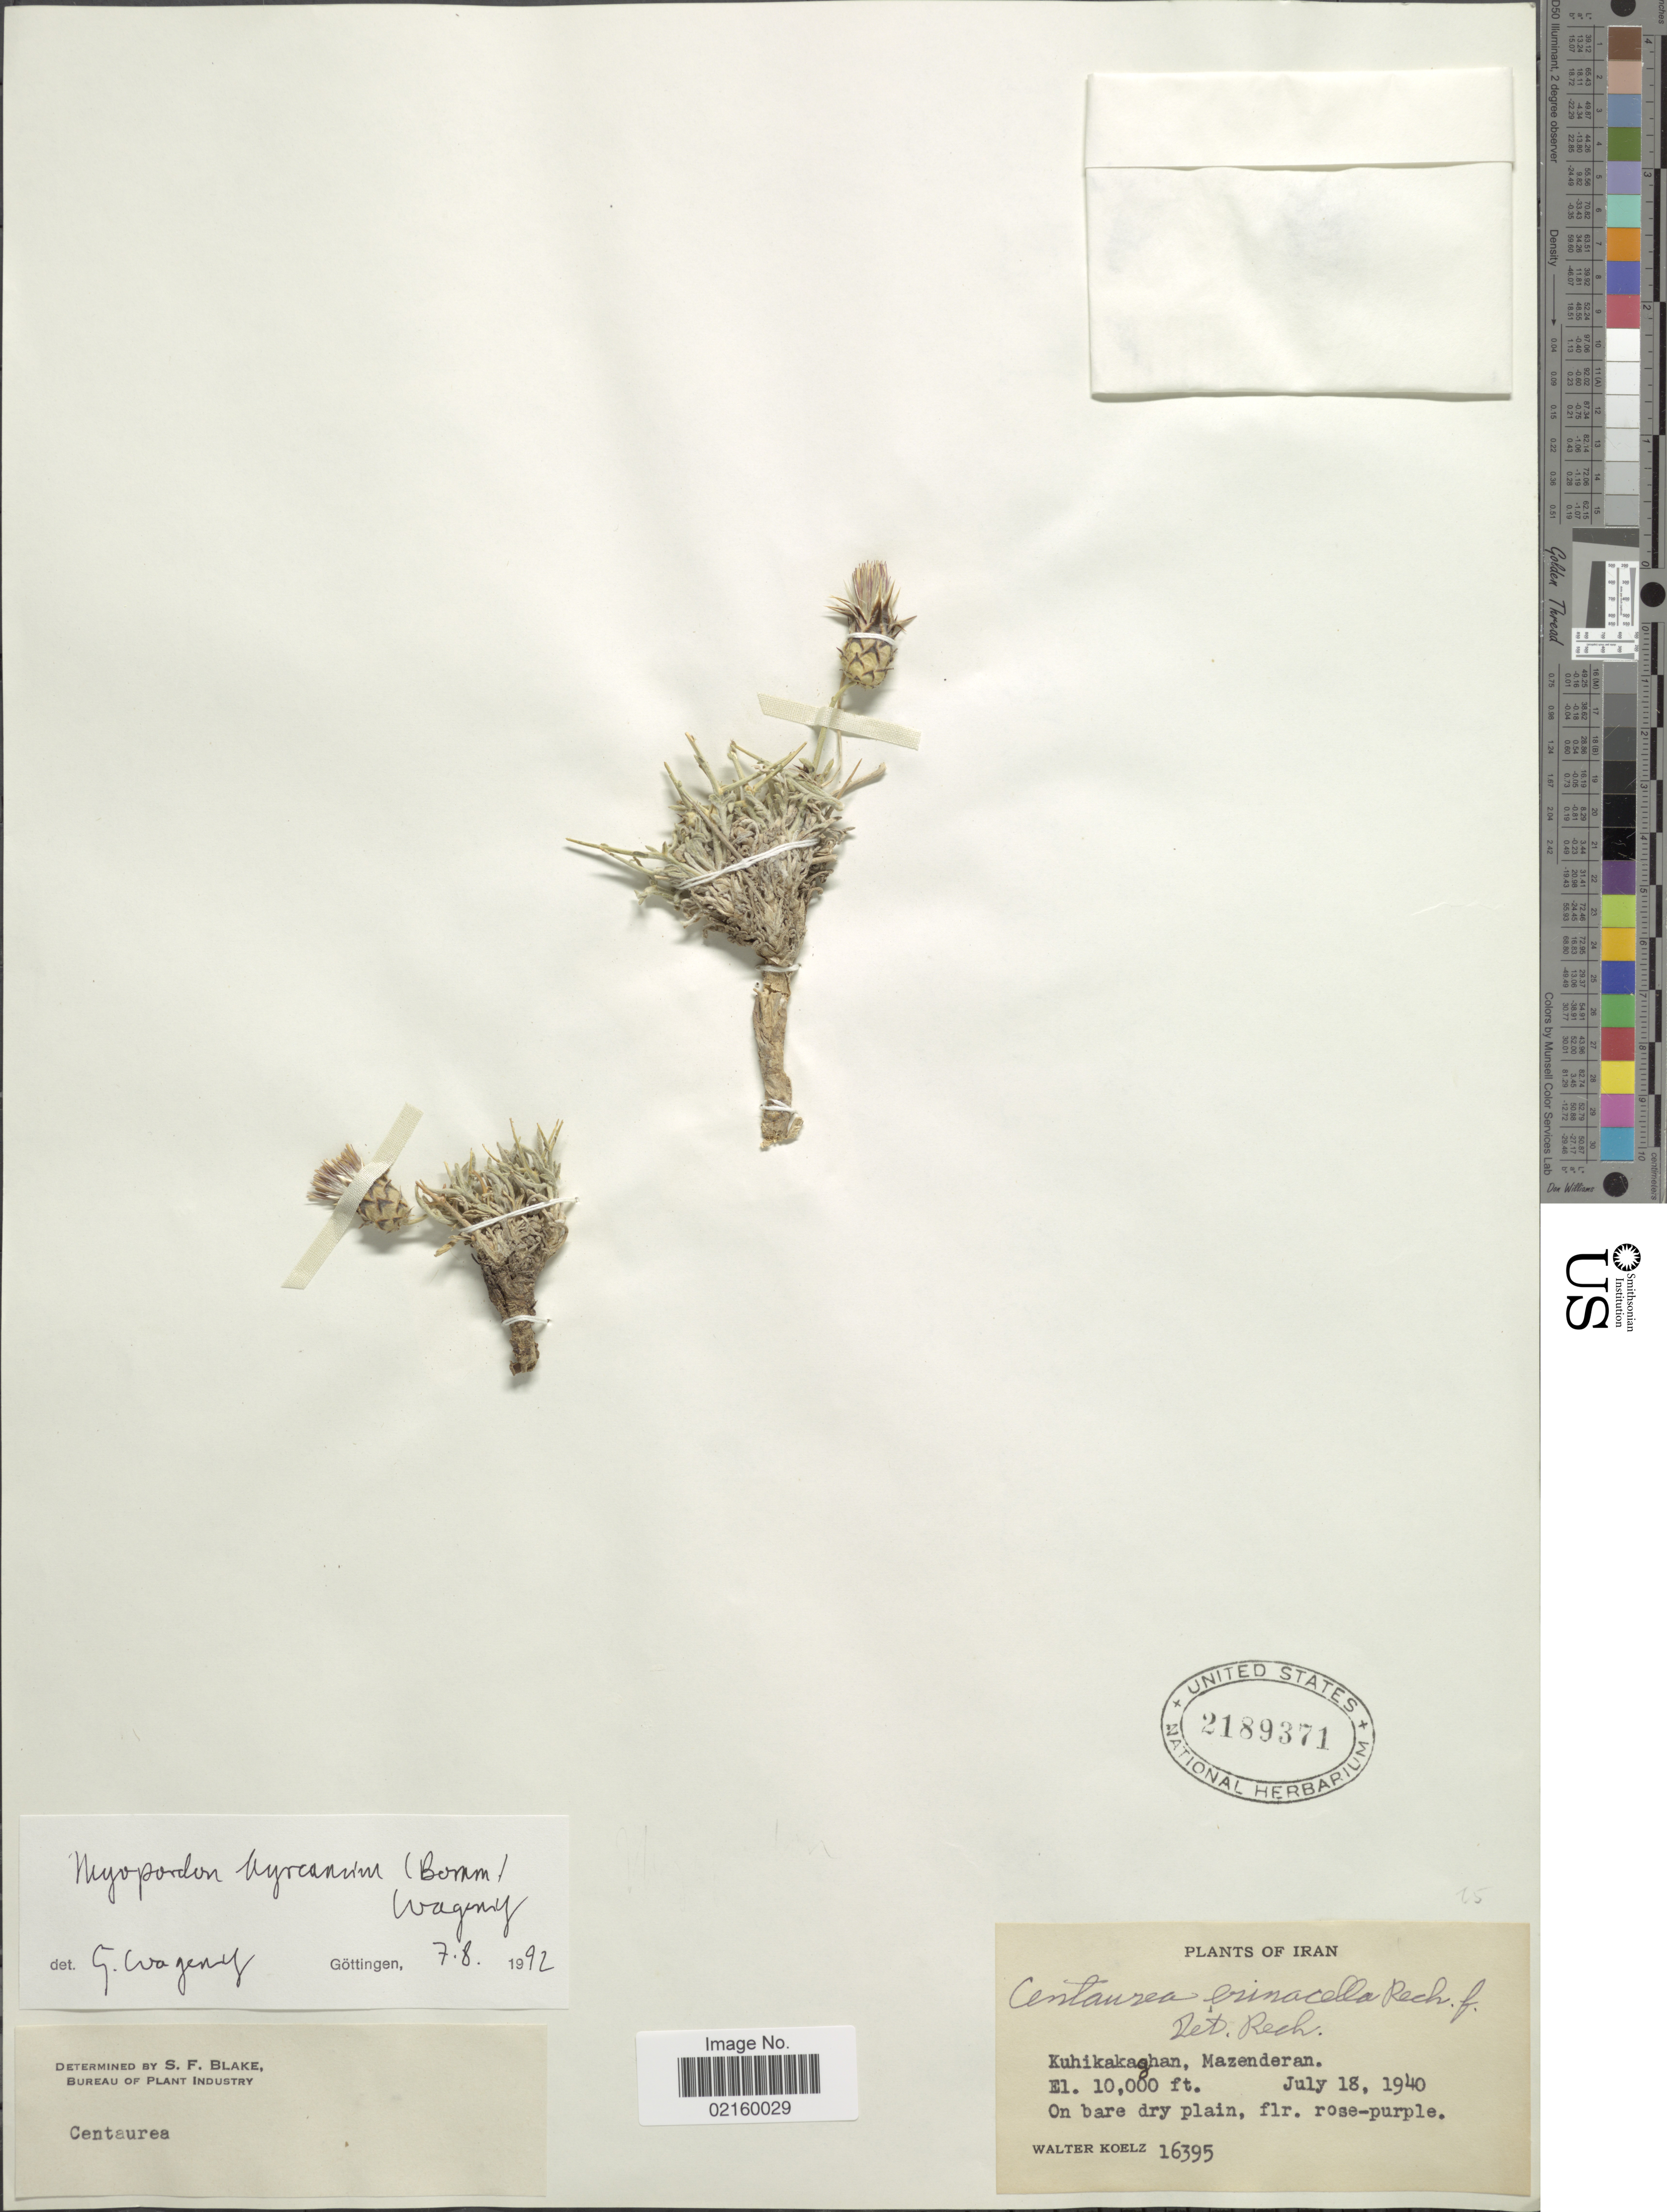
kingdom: Plantae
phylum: Tracheophyta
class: Magnoliopsida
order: Asterales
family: Asteraceae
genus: Myopordon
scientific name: Myopordon hyrcanum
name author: (Bornm.) Wagenitz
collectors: W. N. Koelz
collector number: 16395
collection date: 1940-07-18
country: Iran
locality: Kuhikakaghan, Mazenderan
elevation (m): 3048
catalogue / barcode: US 2189371